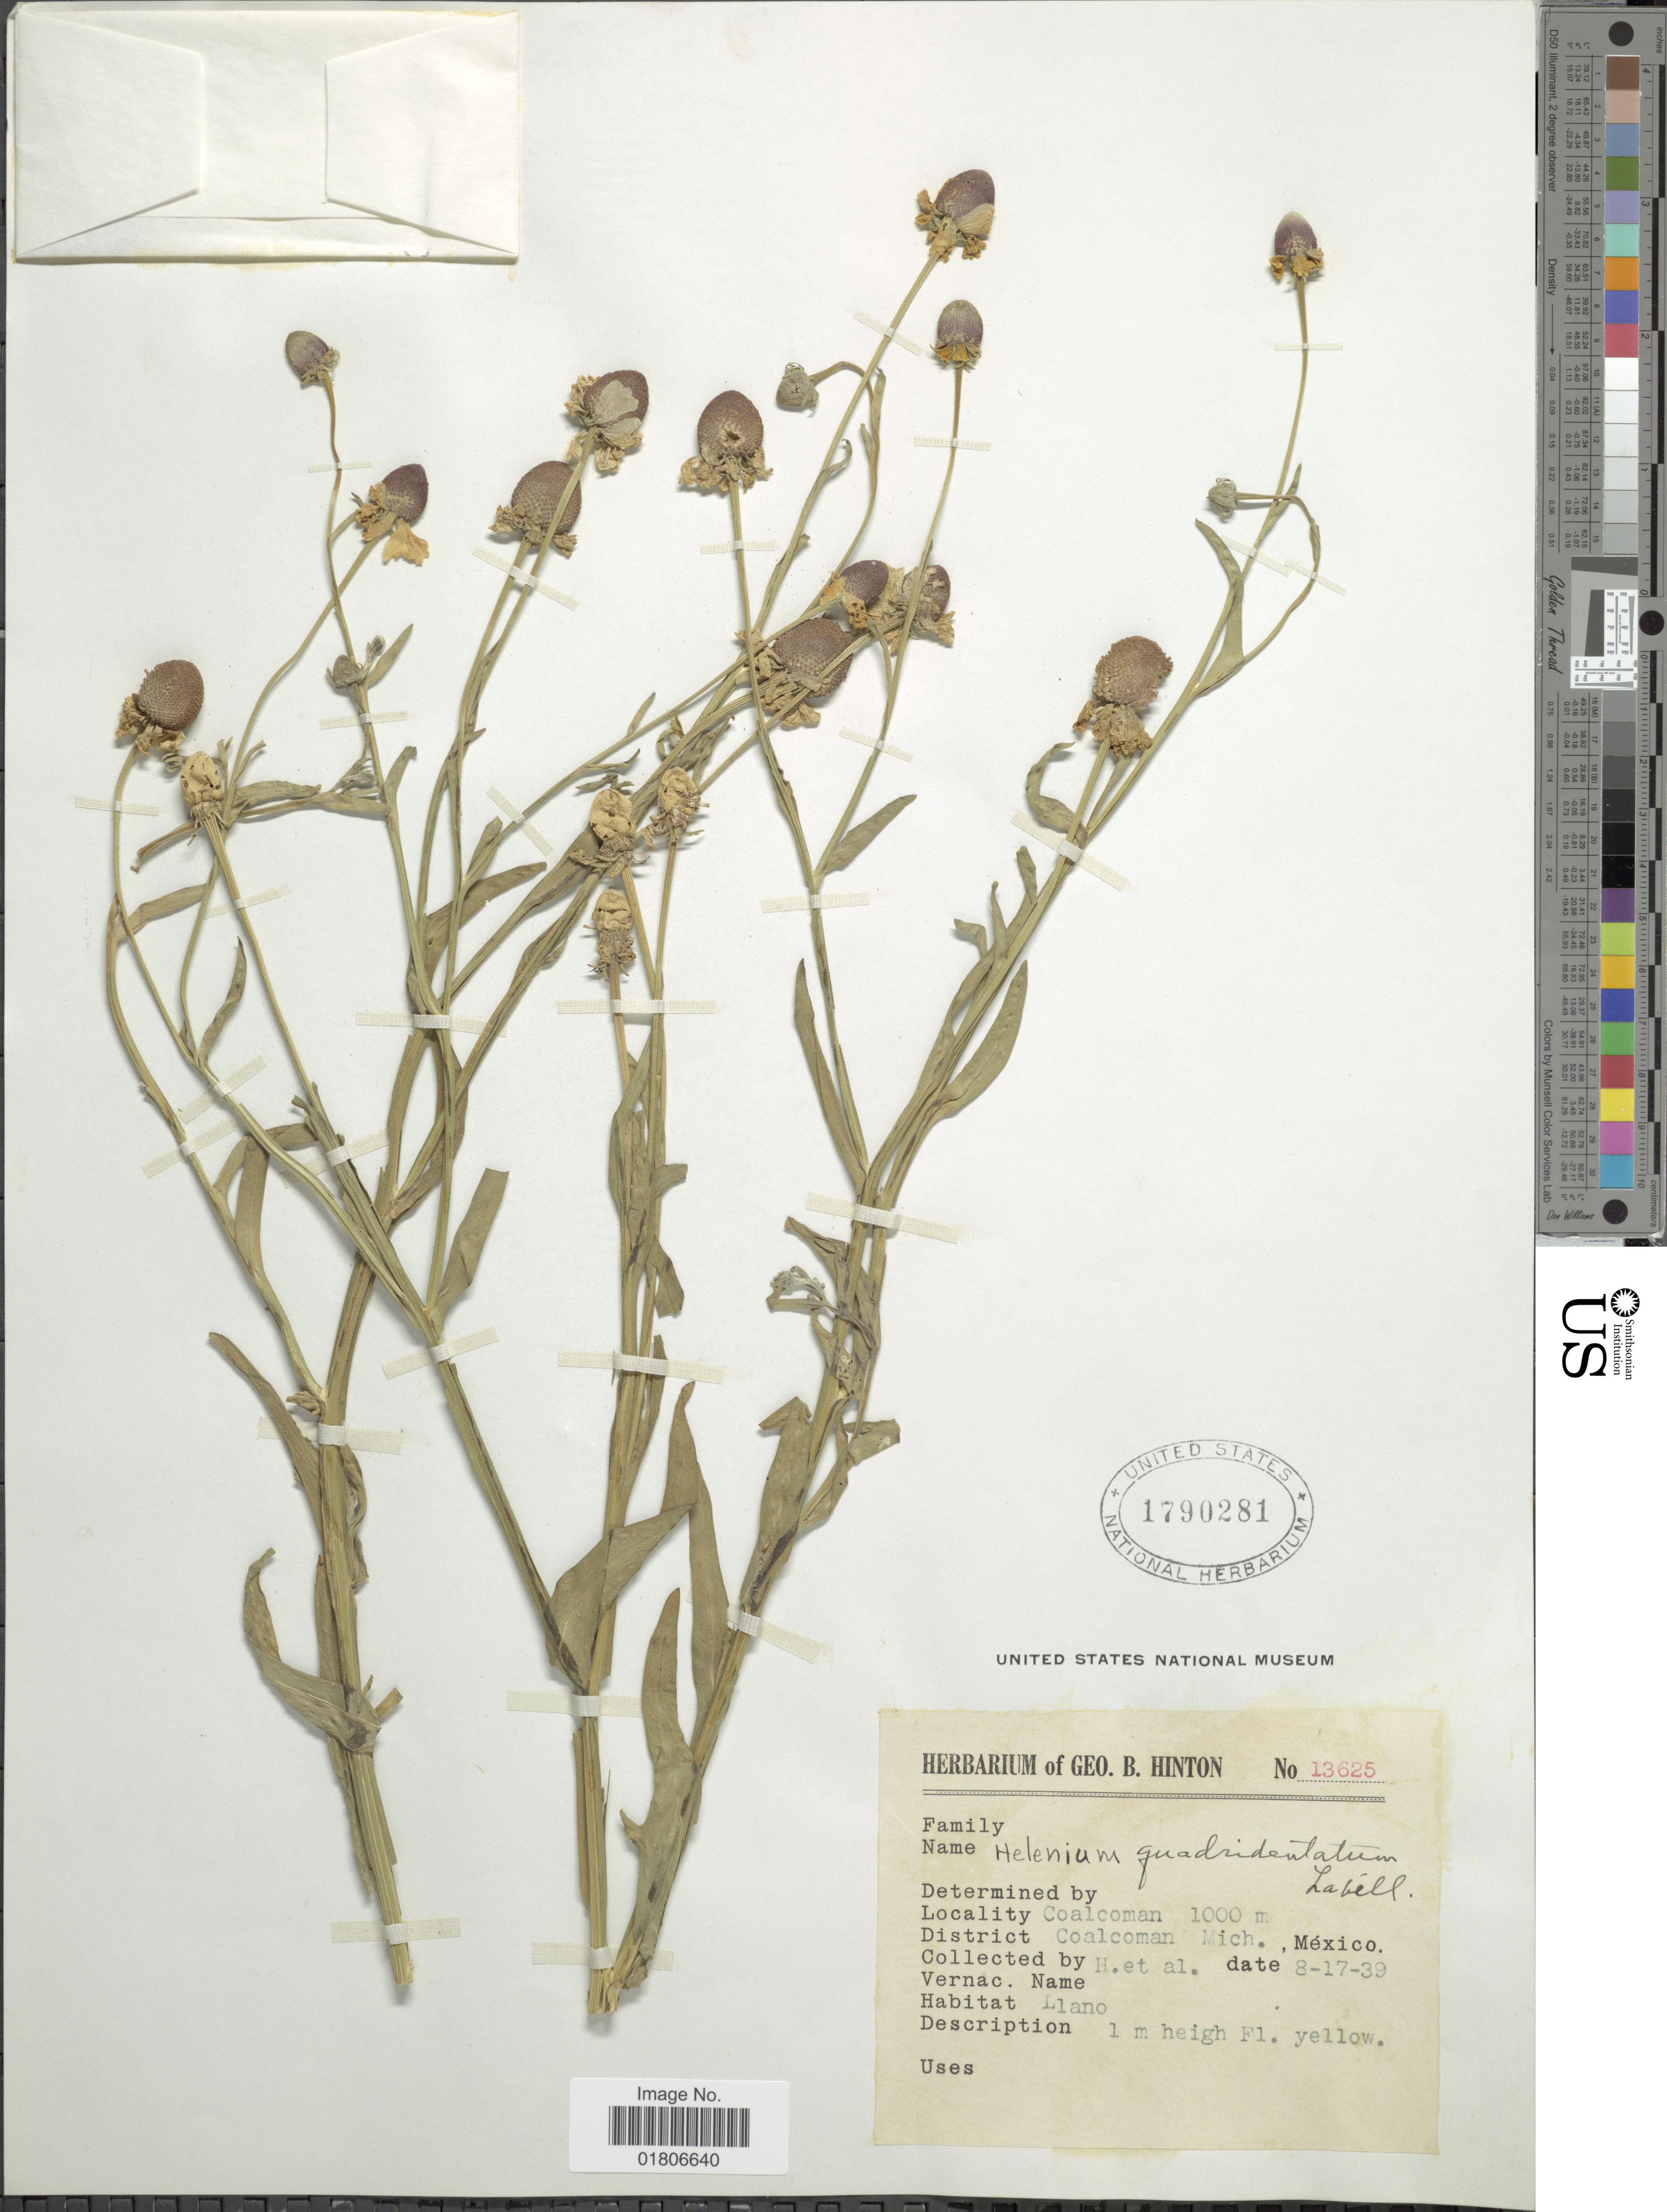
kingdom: Plantae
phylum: Tracheophyta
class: Magnoliopsida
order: Asterales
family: Asteraceae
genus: Helenium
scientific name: Helenium quadridentatum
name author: Labill.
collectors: G. B. Hinton & et al.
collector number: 13625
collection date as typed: Transcribed d/m/y: 17/8/39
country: Mexico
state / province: Michoacán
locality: Coalcoman. District Coalcoman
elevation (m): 1000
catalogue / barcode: US 1790281